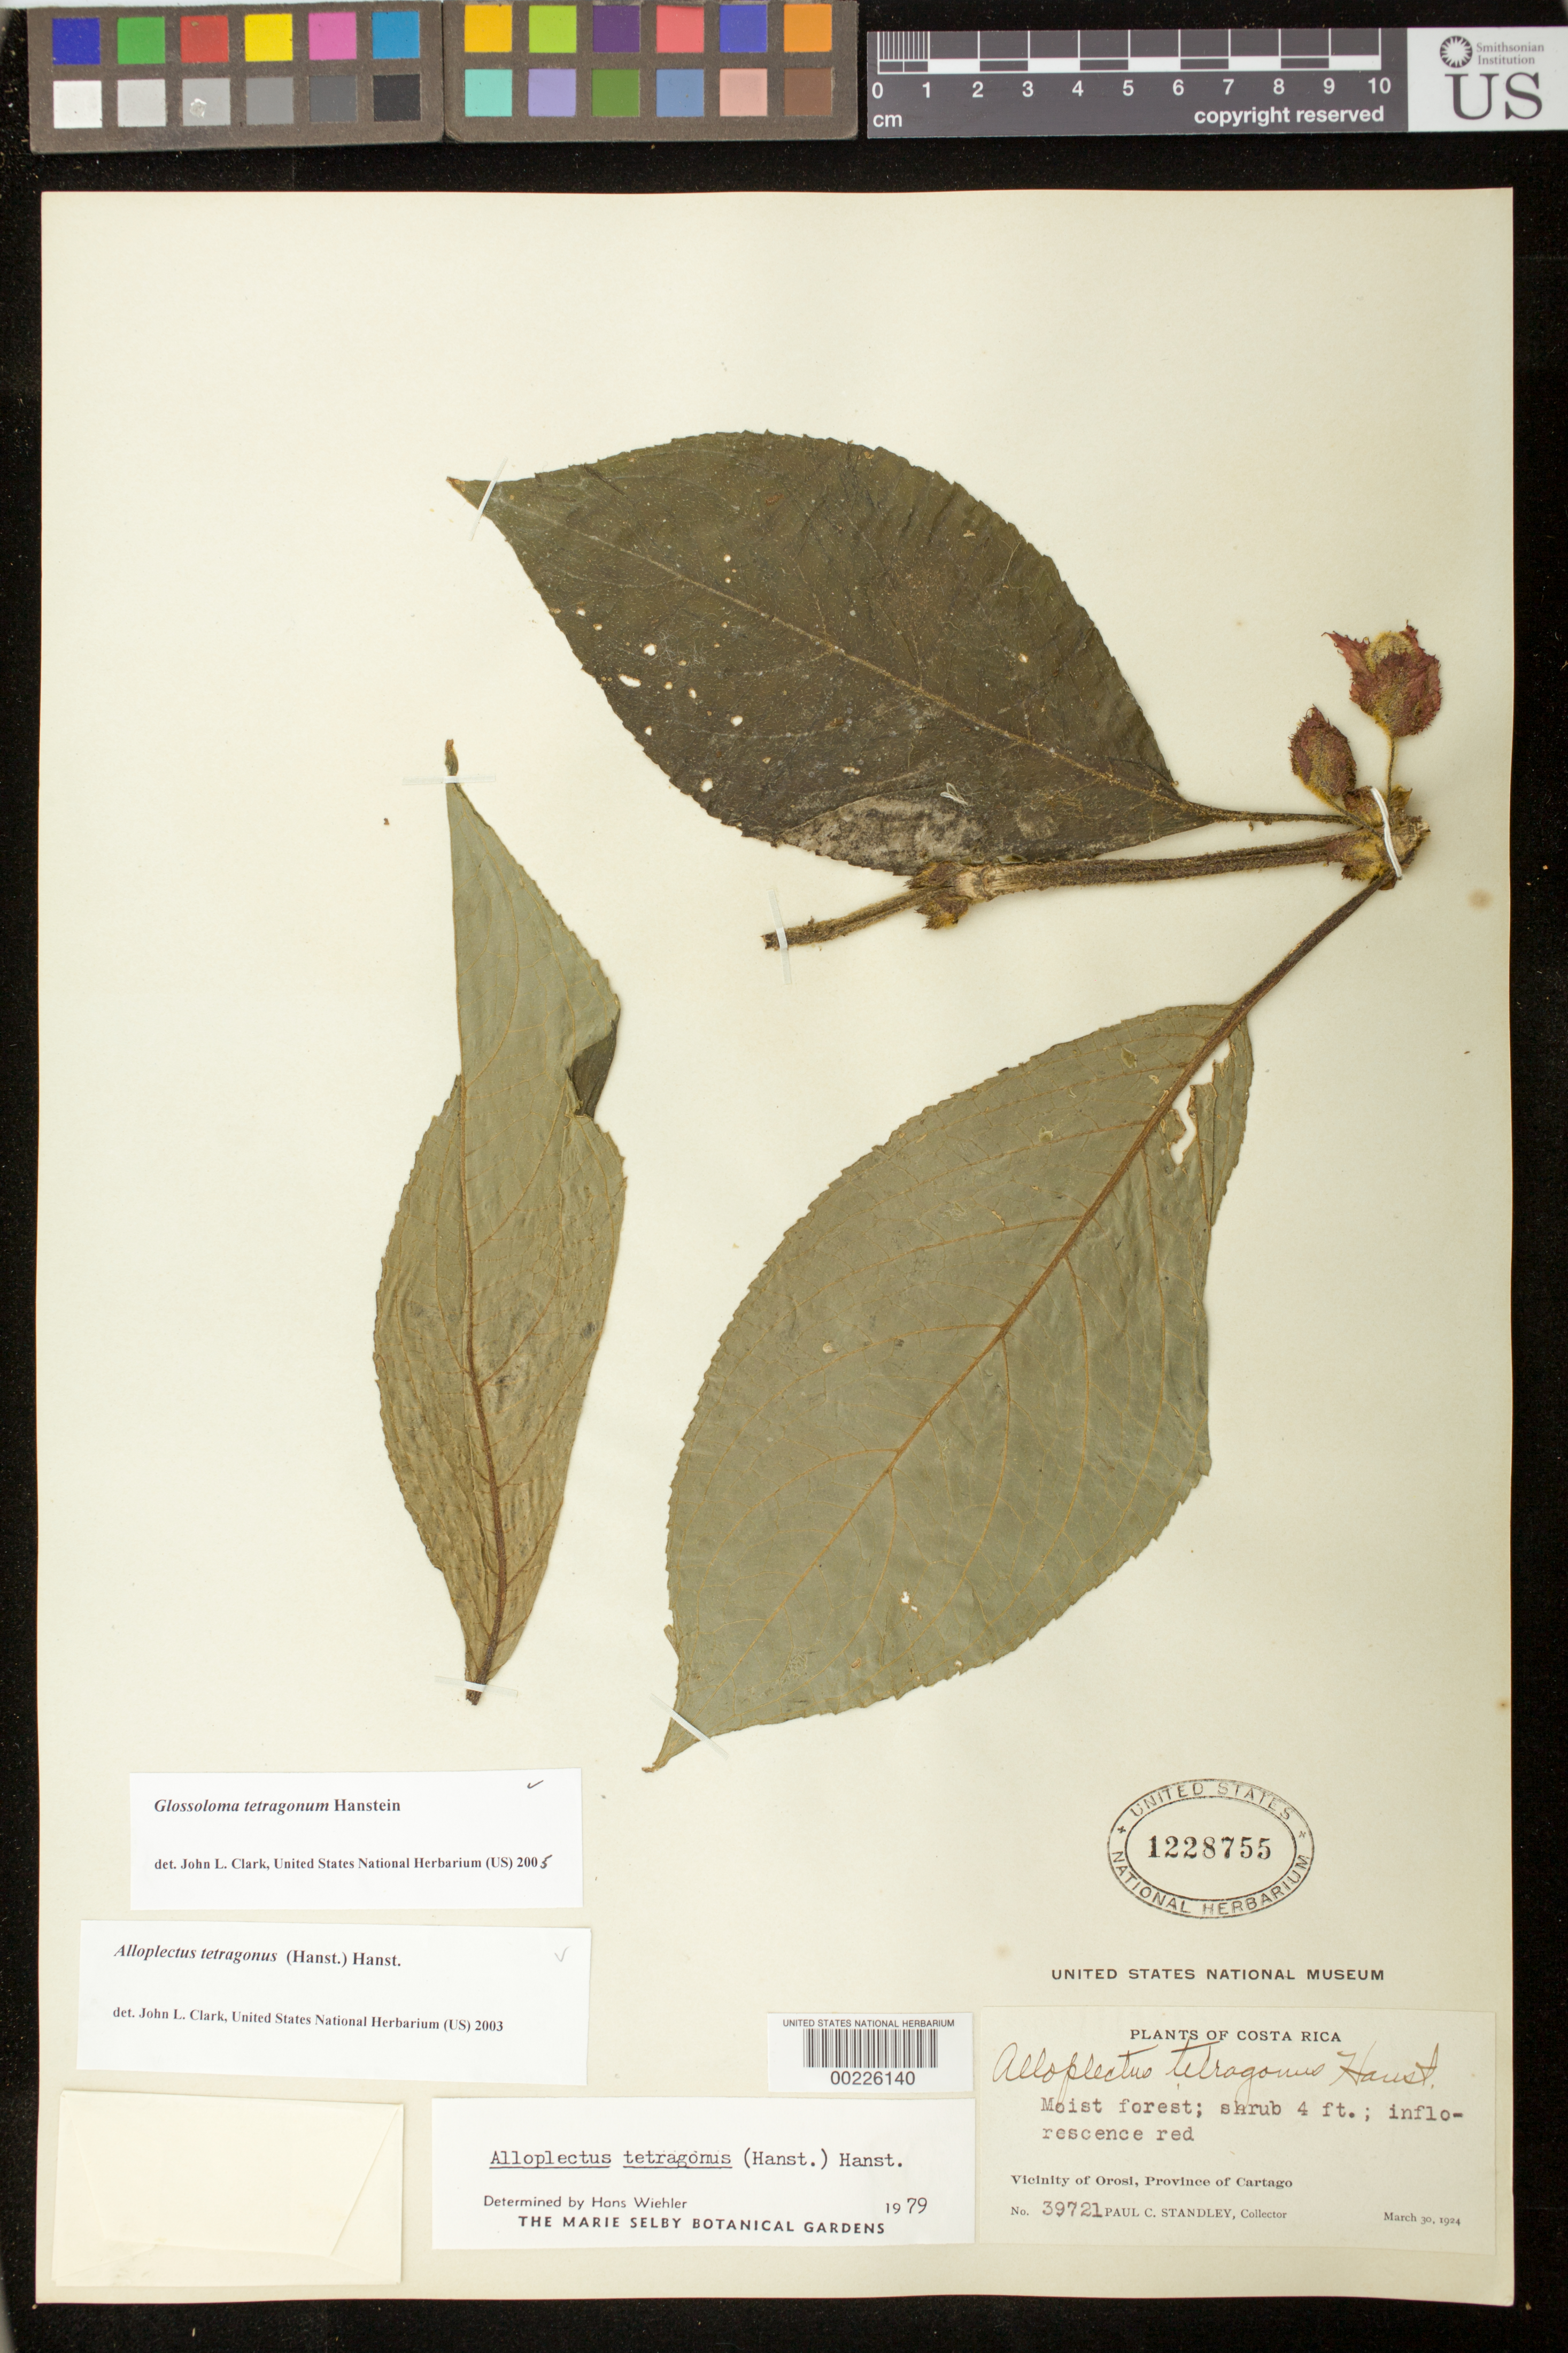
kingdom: Plantae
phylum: Tracheophyta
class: Magnoliopsida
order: Lamiales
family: Gesneriaceae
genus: Glossoloma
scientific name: Glossoloma tetragonum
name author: Hanst.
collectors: P. C. Standley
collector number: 39721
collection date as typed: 30 Mar 1924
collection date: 1924-03-30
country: Costa Rica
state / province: Cartago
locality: Vicinity of Orosi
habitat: Moist forest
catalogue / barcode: US 1228755